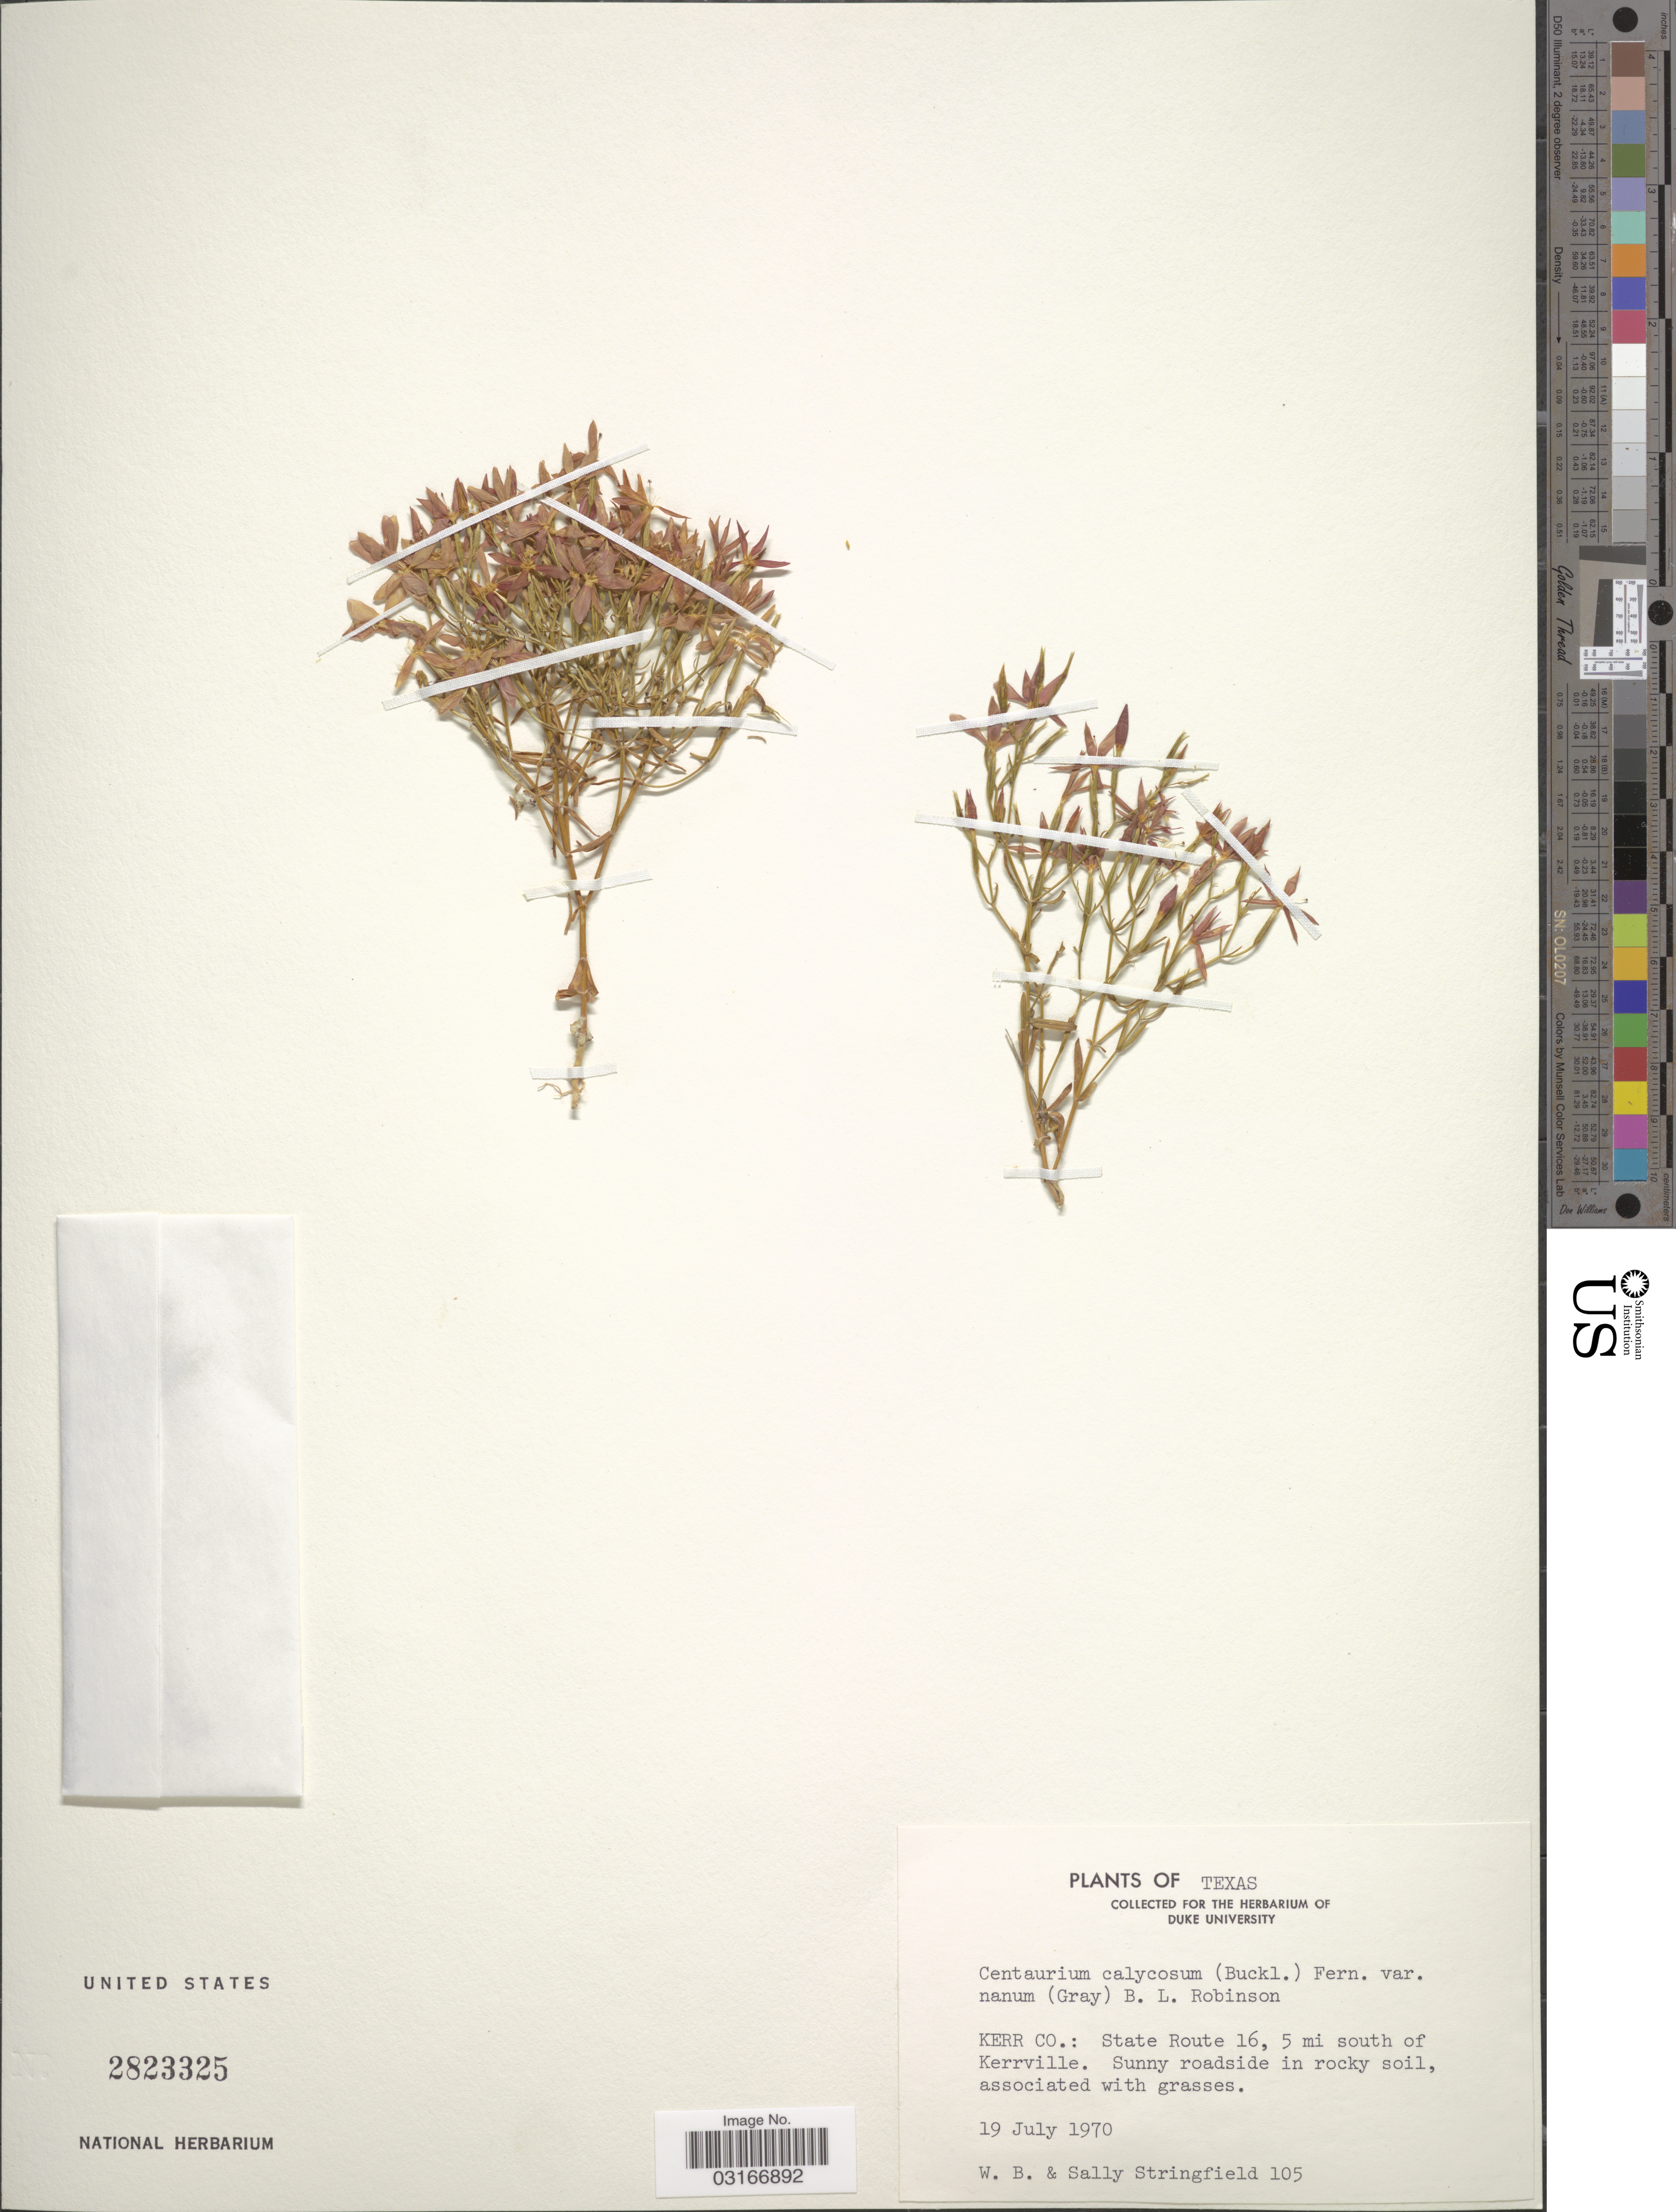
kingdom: Plantae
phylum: Tracheophyta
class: Magnoliopsida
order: Gentianales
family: Gentianaceae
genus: Centaurium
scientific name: Centaurium calycosum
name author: (Buckley) Buckley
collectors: W. Stringfield & S. Stringfield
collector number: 105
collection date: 1970-07-19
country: United States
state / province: Texas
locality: Kerr Co.: State Route 16, 5 mi south of Kerrville.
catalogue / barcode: US 2823325